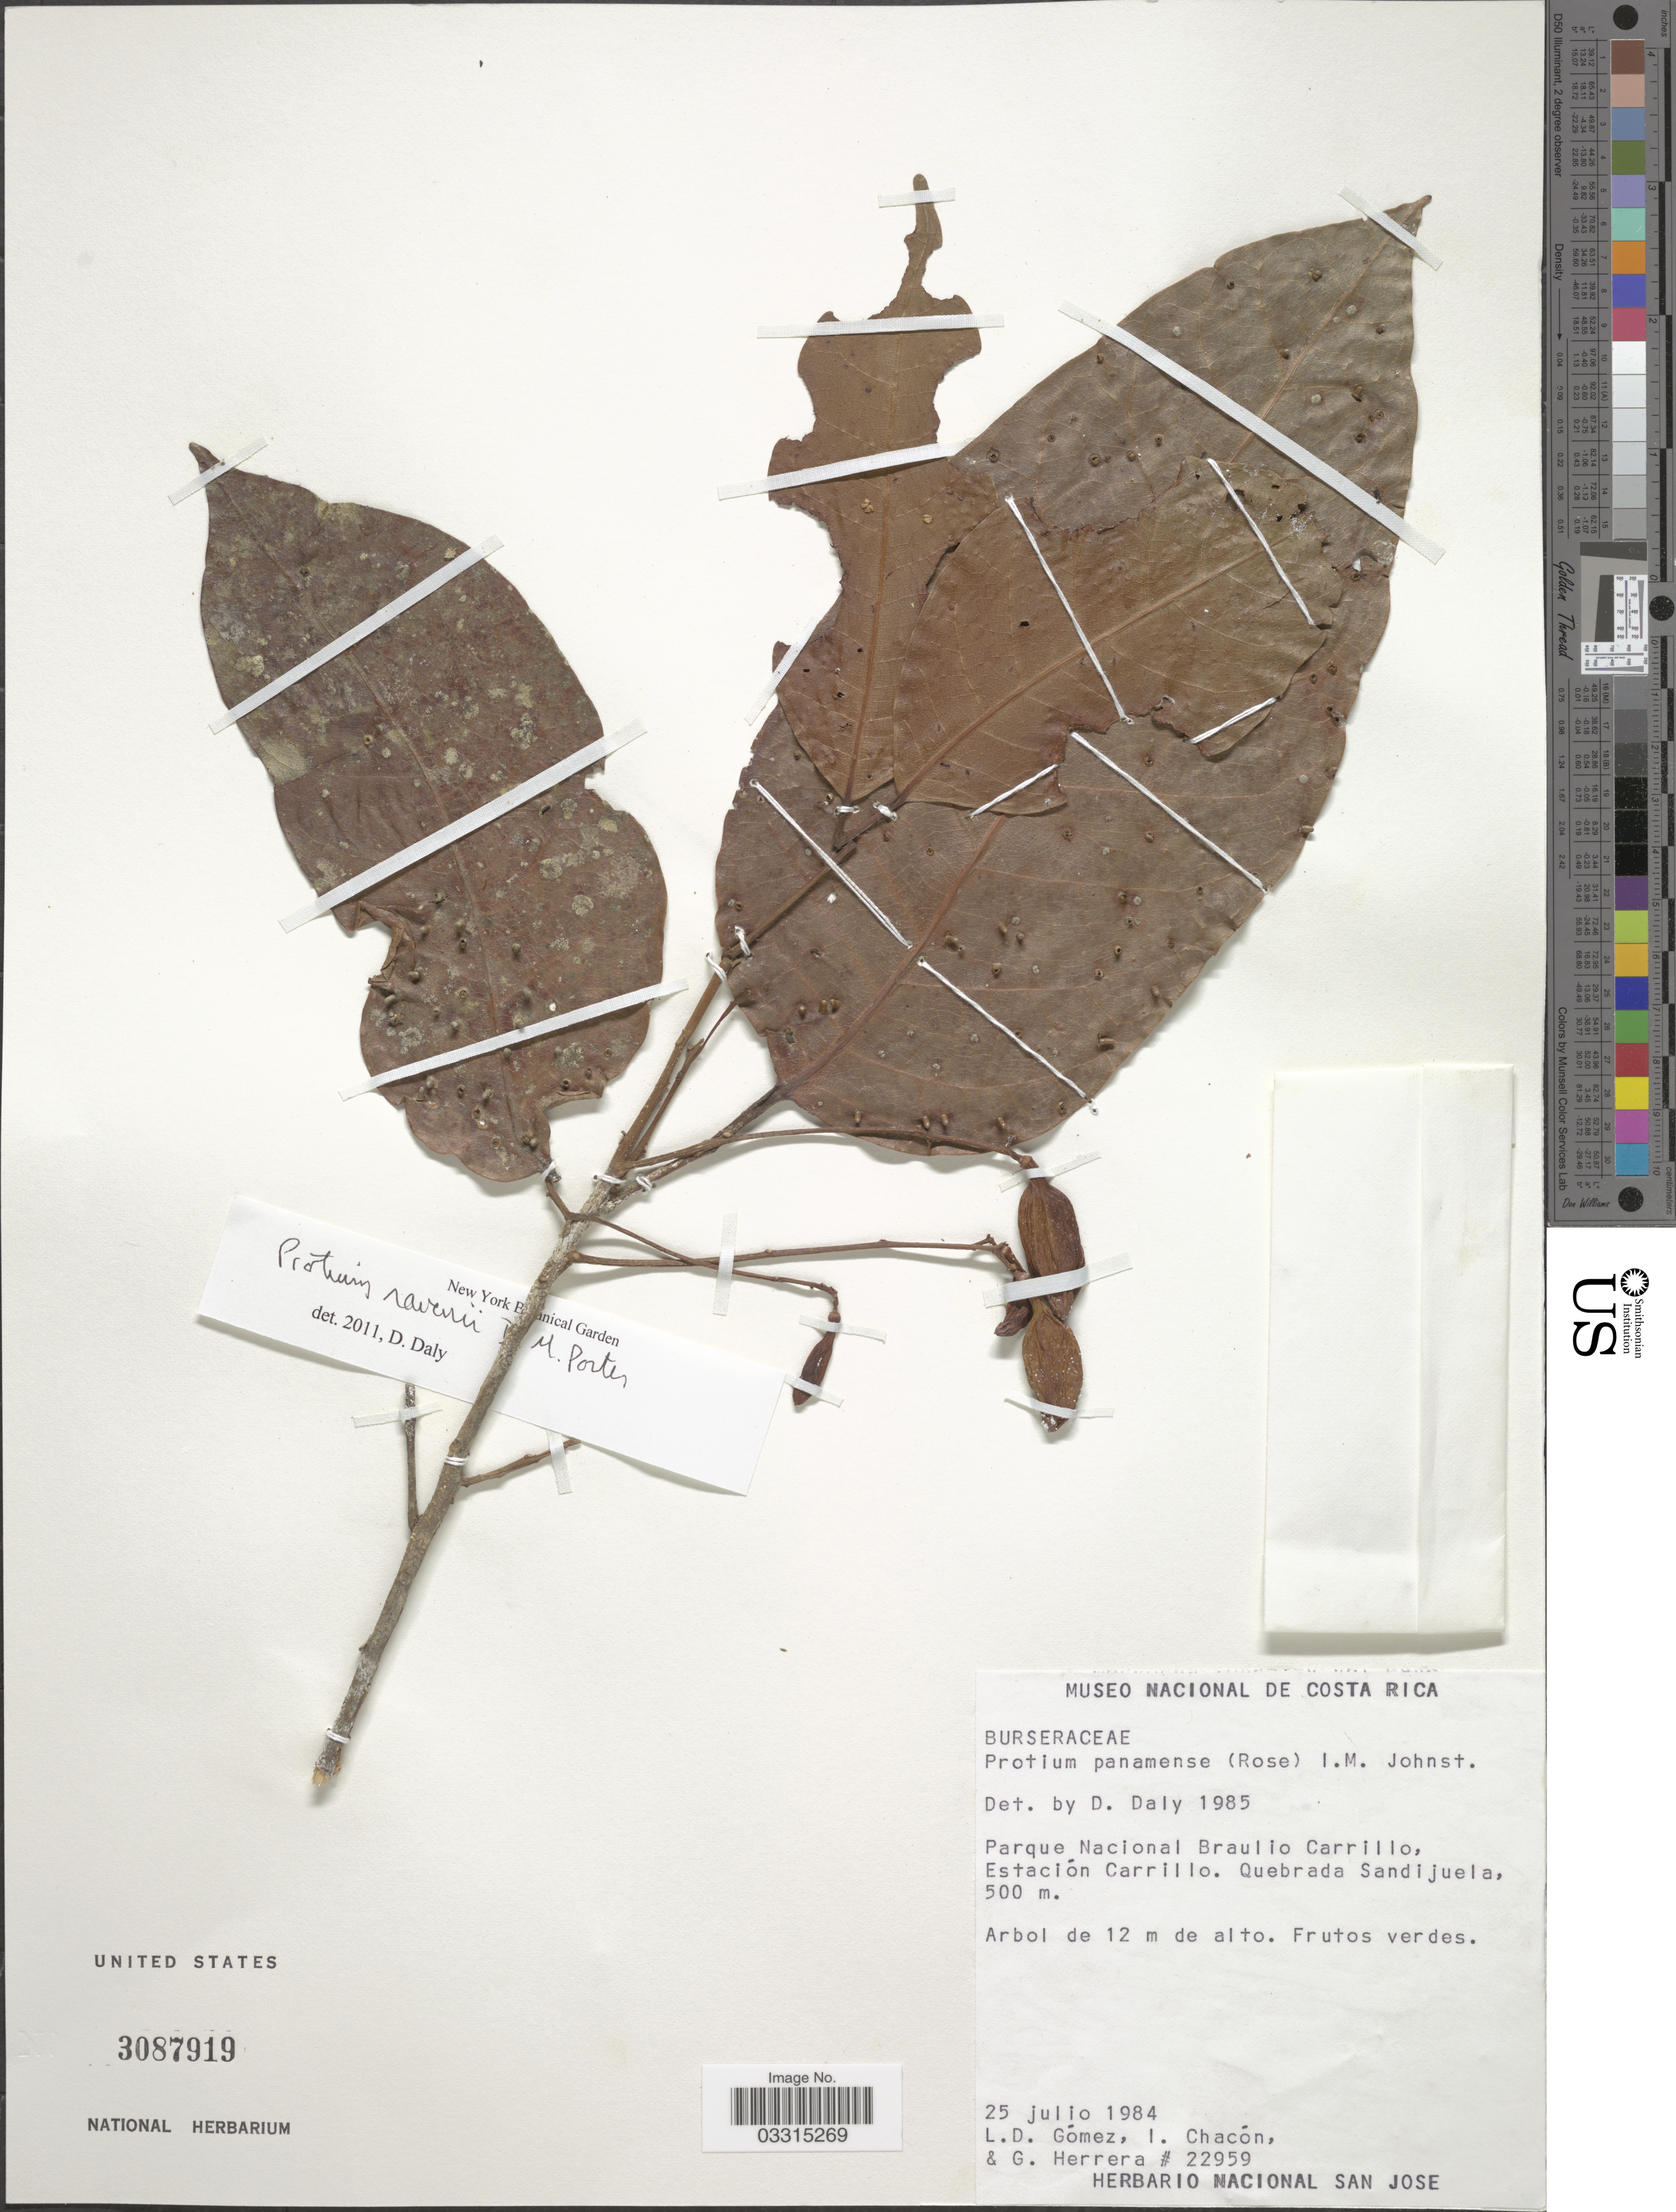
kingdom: Plantae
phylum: Tracheophyta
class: Magnoliopsida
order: Sapindales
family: Burseraceae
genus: Protium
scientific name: Protium ravenii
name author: D.M. Porter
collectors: L. D. Gómez, I. Chacón & G. Herrera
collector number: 22959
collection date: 1984-07-25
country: Costa Rica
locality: Parque Nacional Braulio Carrillo, Estación Carrillo. Quebrada Sandijuela.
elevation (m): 500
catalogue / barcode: US 3087919